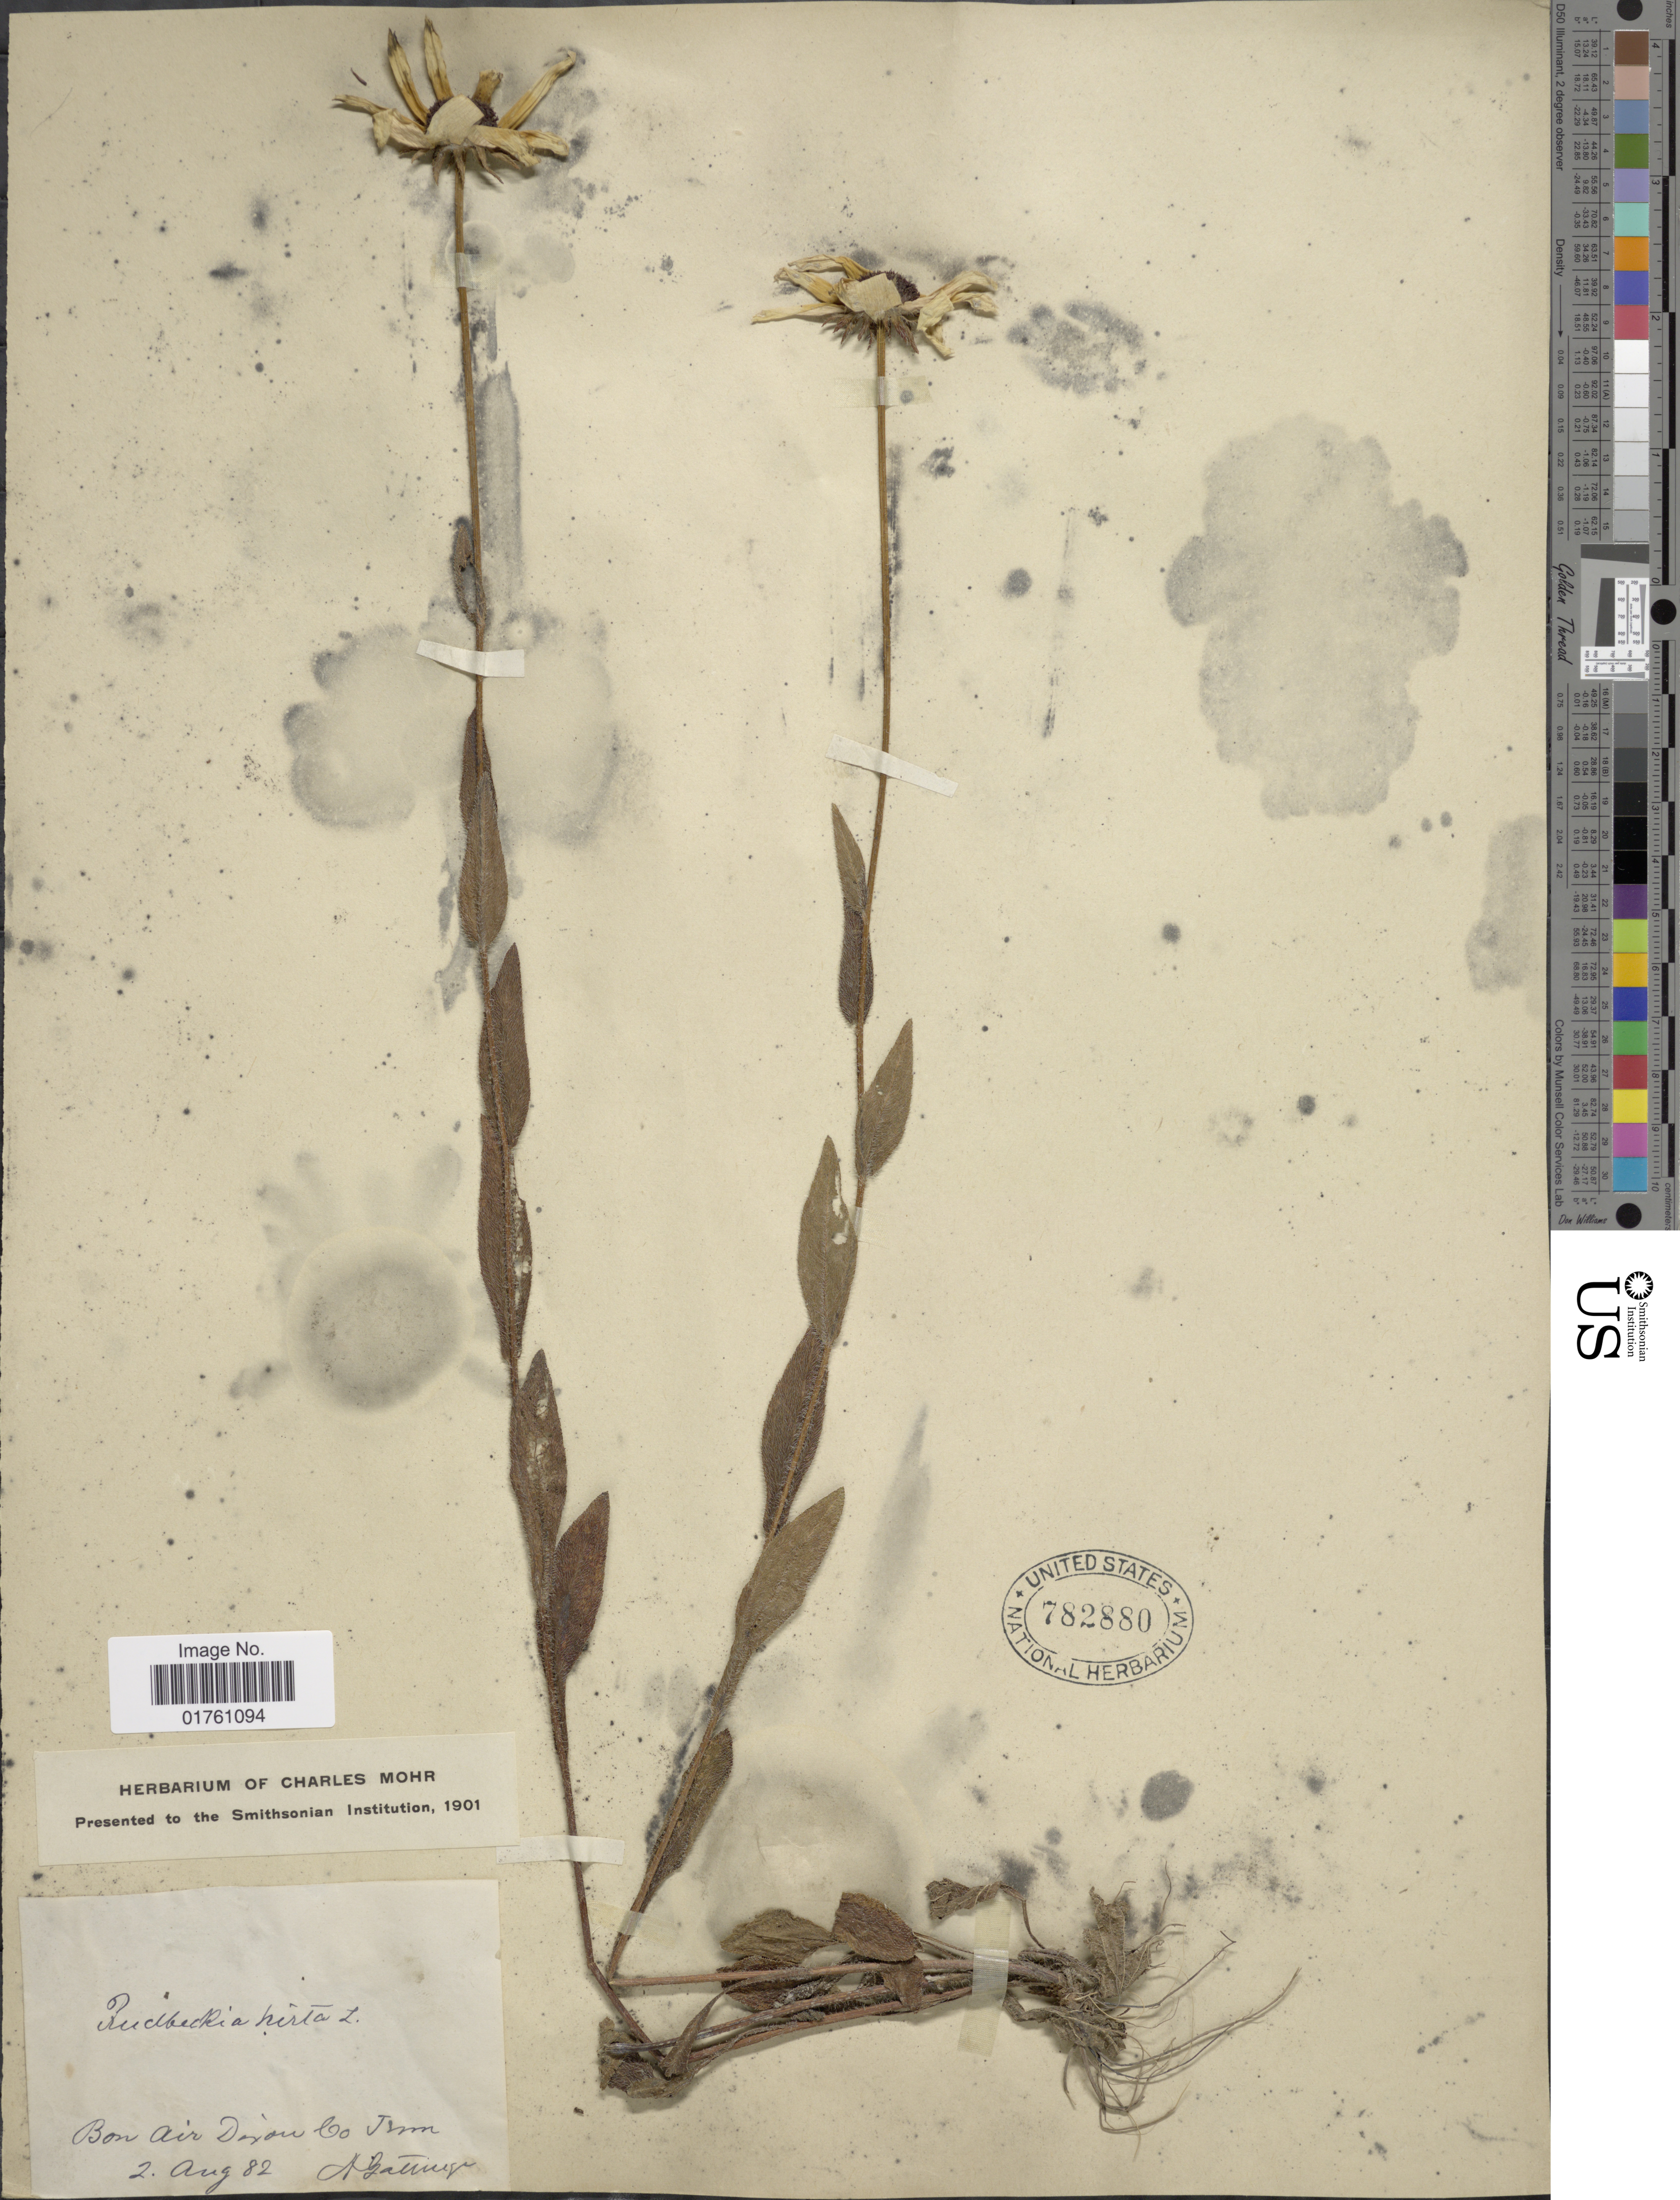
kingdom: Plantae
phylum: Tracheophyta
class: Magnoliopsida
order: Asterales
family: Asteraceae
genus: Rudbeckia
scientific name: Rudbeckia hirta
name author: L.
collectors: A. Gattinger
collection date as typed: Transcribed d/m/y: 2/8/82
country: United States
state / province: Tennessee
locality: Bon Air Dixon Co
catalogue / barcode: US 782880